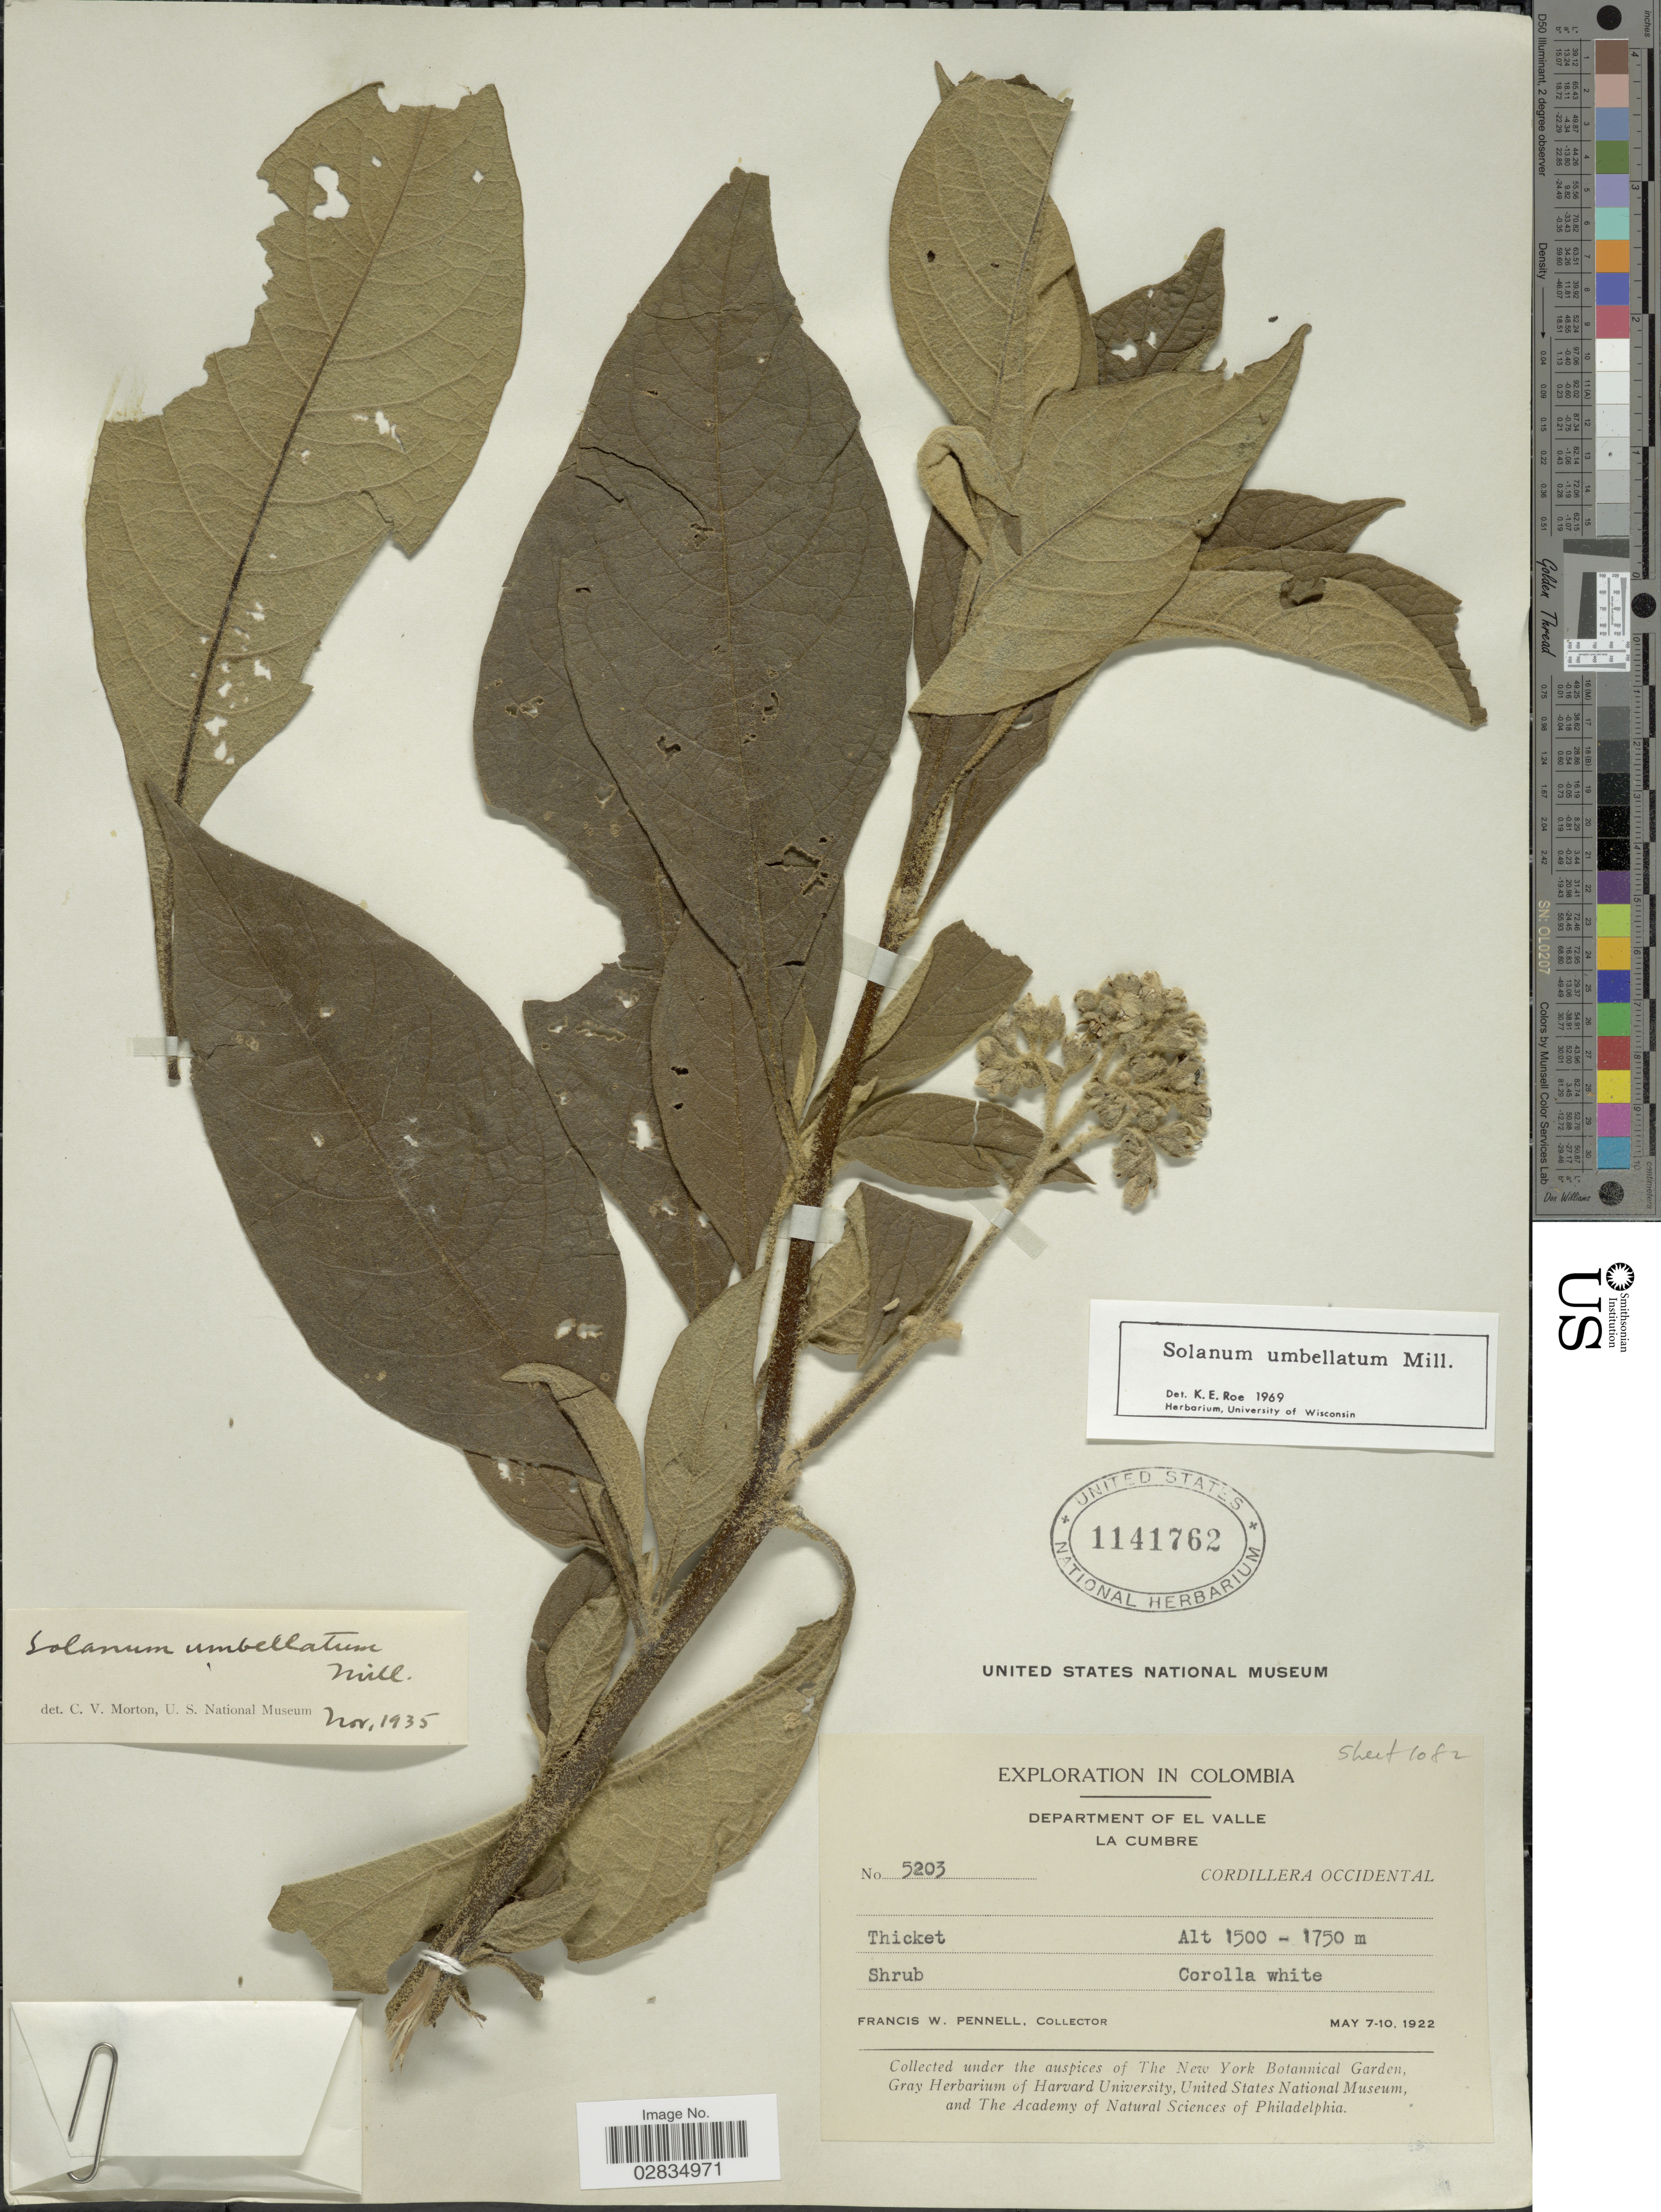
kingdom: Plantae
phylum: Tracheophyta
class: Magnoliopsida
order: Solanales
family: Solanaceae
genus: Solanum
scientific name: Solanum umbellatum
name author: Mill.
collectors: F. W. Pennell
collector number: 5203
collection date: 1922-05-07/1922-05-10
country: Colombia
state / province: Valle del Cauca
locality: Department of El Valle, La Cumbre, Cordillera Occidental.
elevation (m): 1500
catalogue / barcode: US 1141762